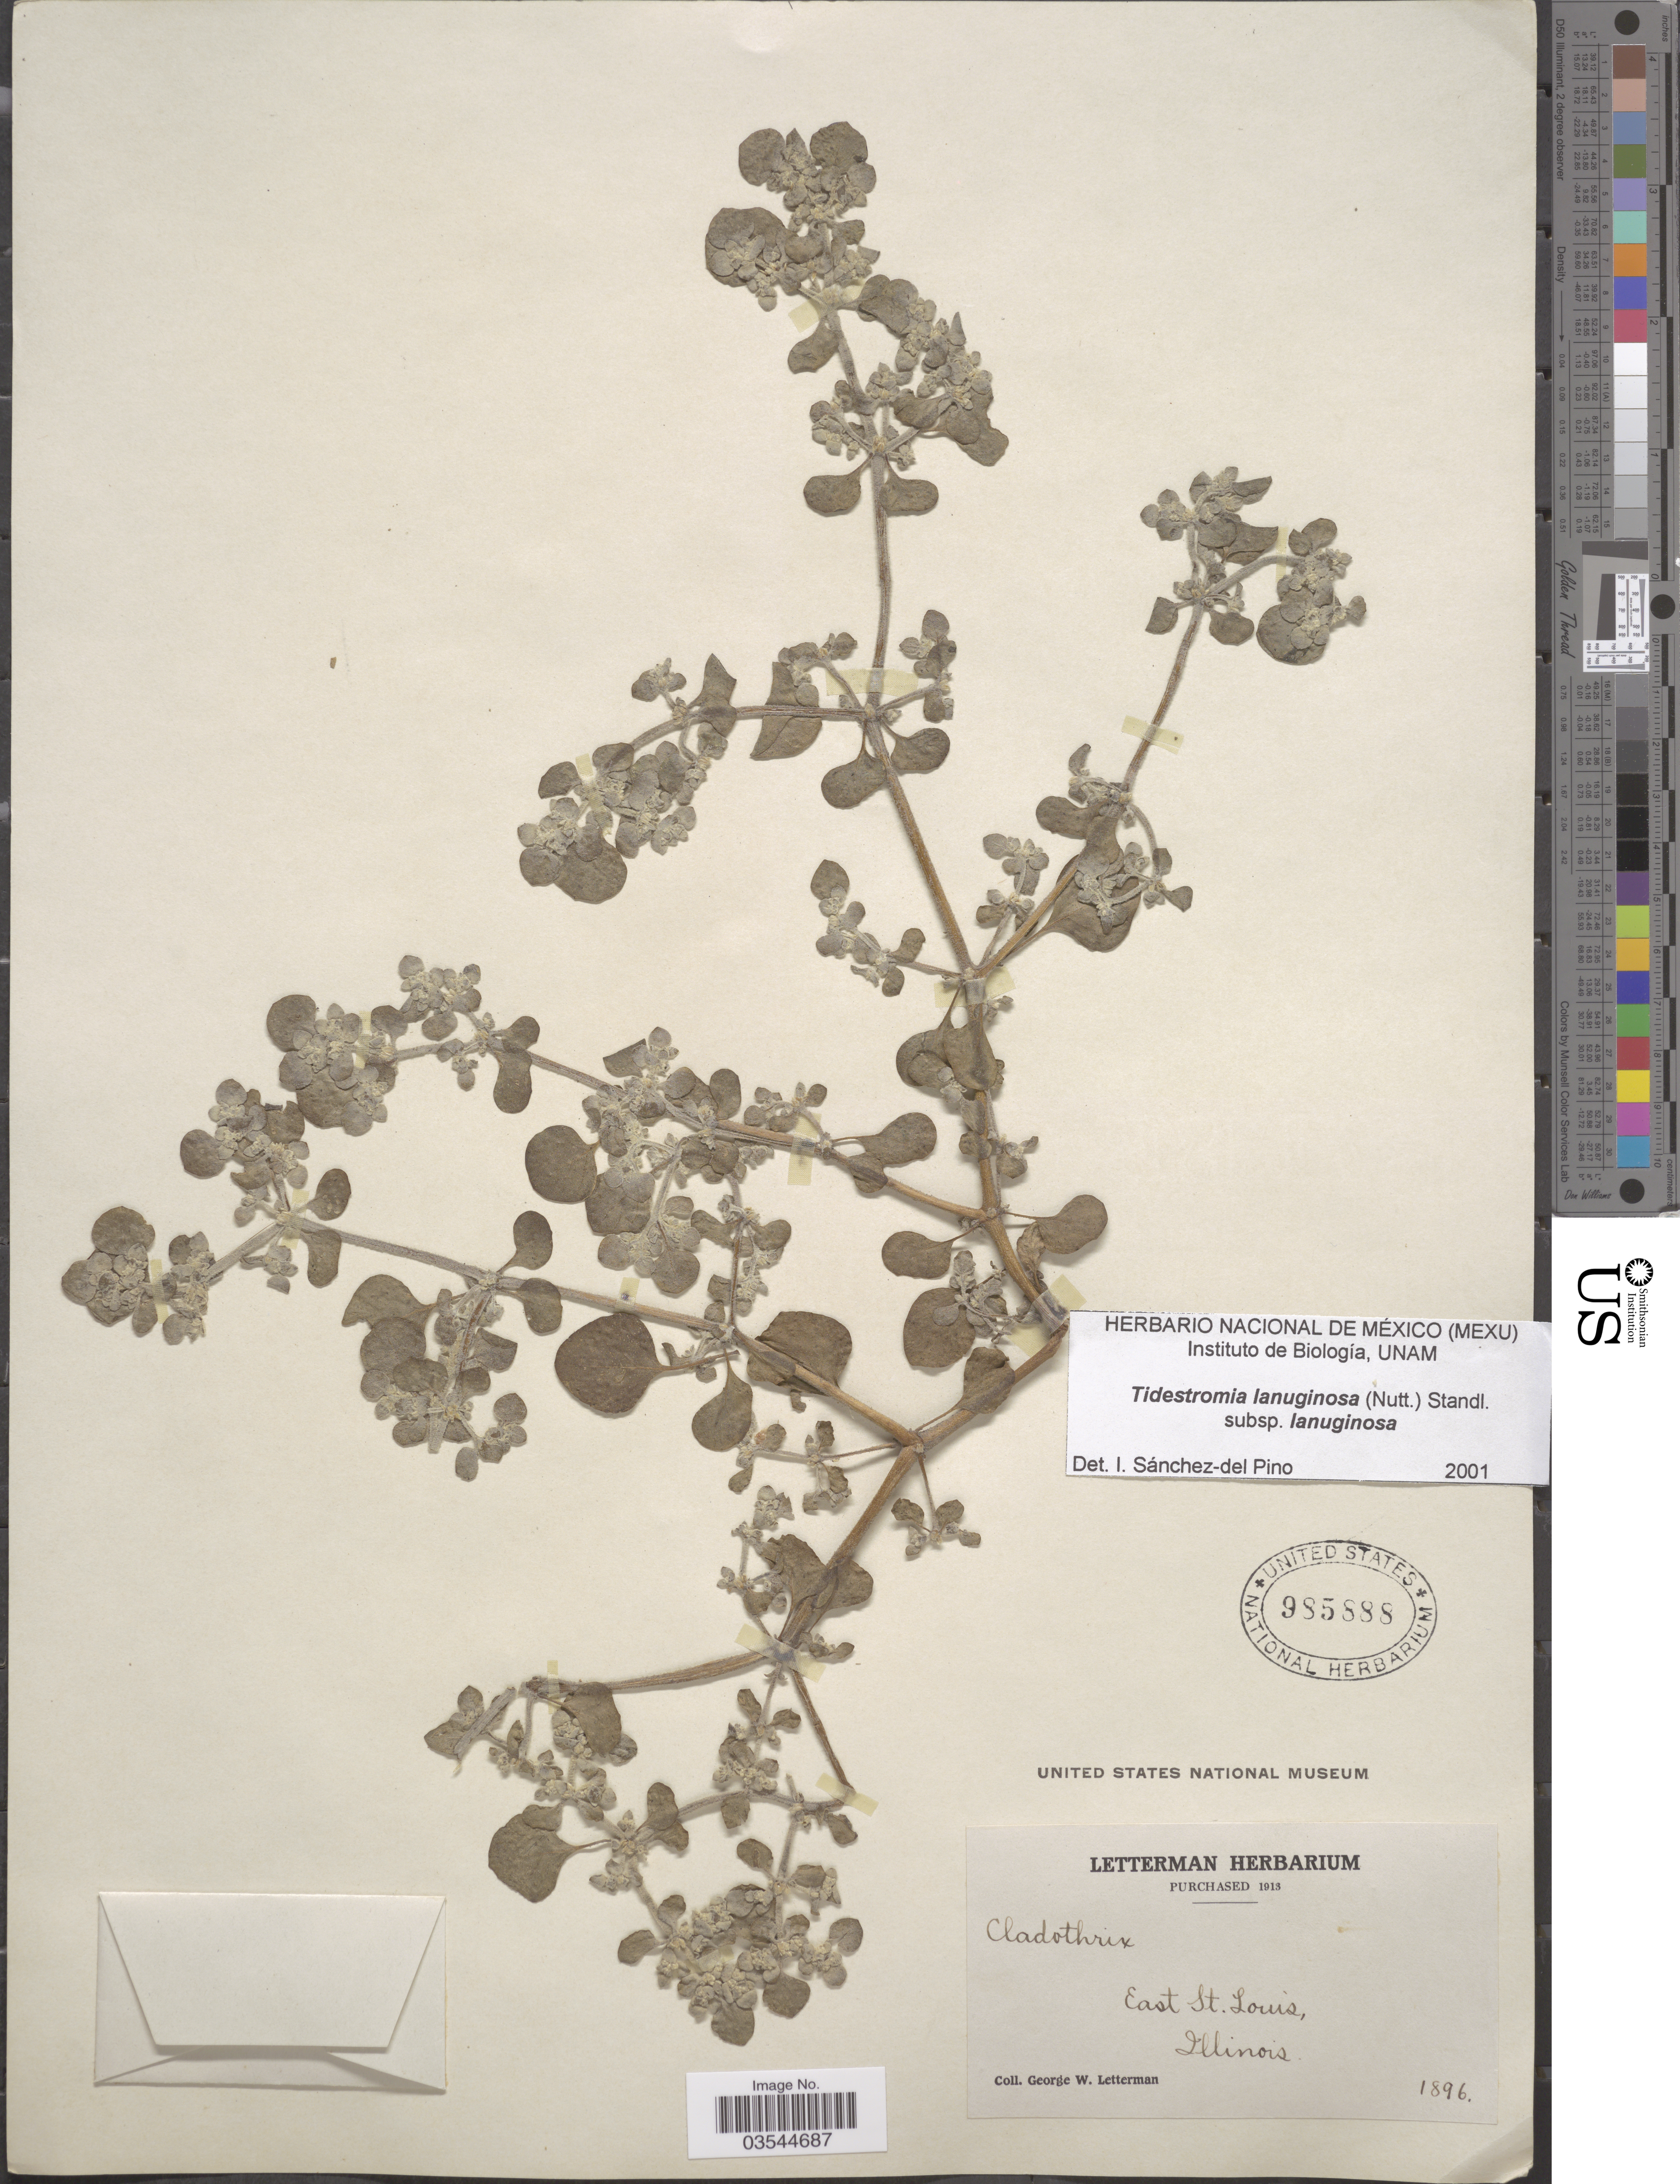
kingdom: Plantae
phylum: Tracheophyta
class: Magnoliopsida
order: Caryophyllales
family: Amaranthaceae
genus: Tidestromia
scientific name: Tidestromia lanuginosa subsp. lanuginosa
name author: (Nutt.) Standl.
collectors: G. W. Letterman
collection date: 1896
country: United States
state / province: Illinois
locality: East St. Louis.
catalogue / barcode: US 985888